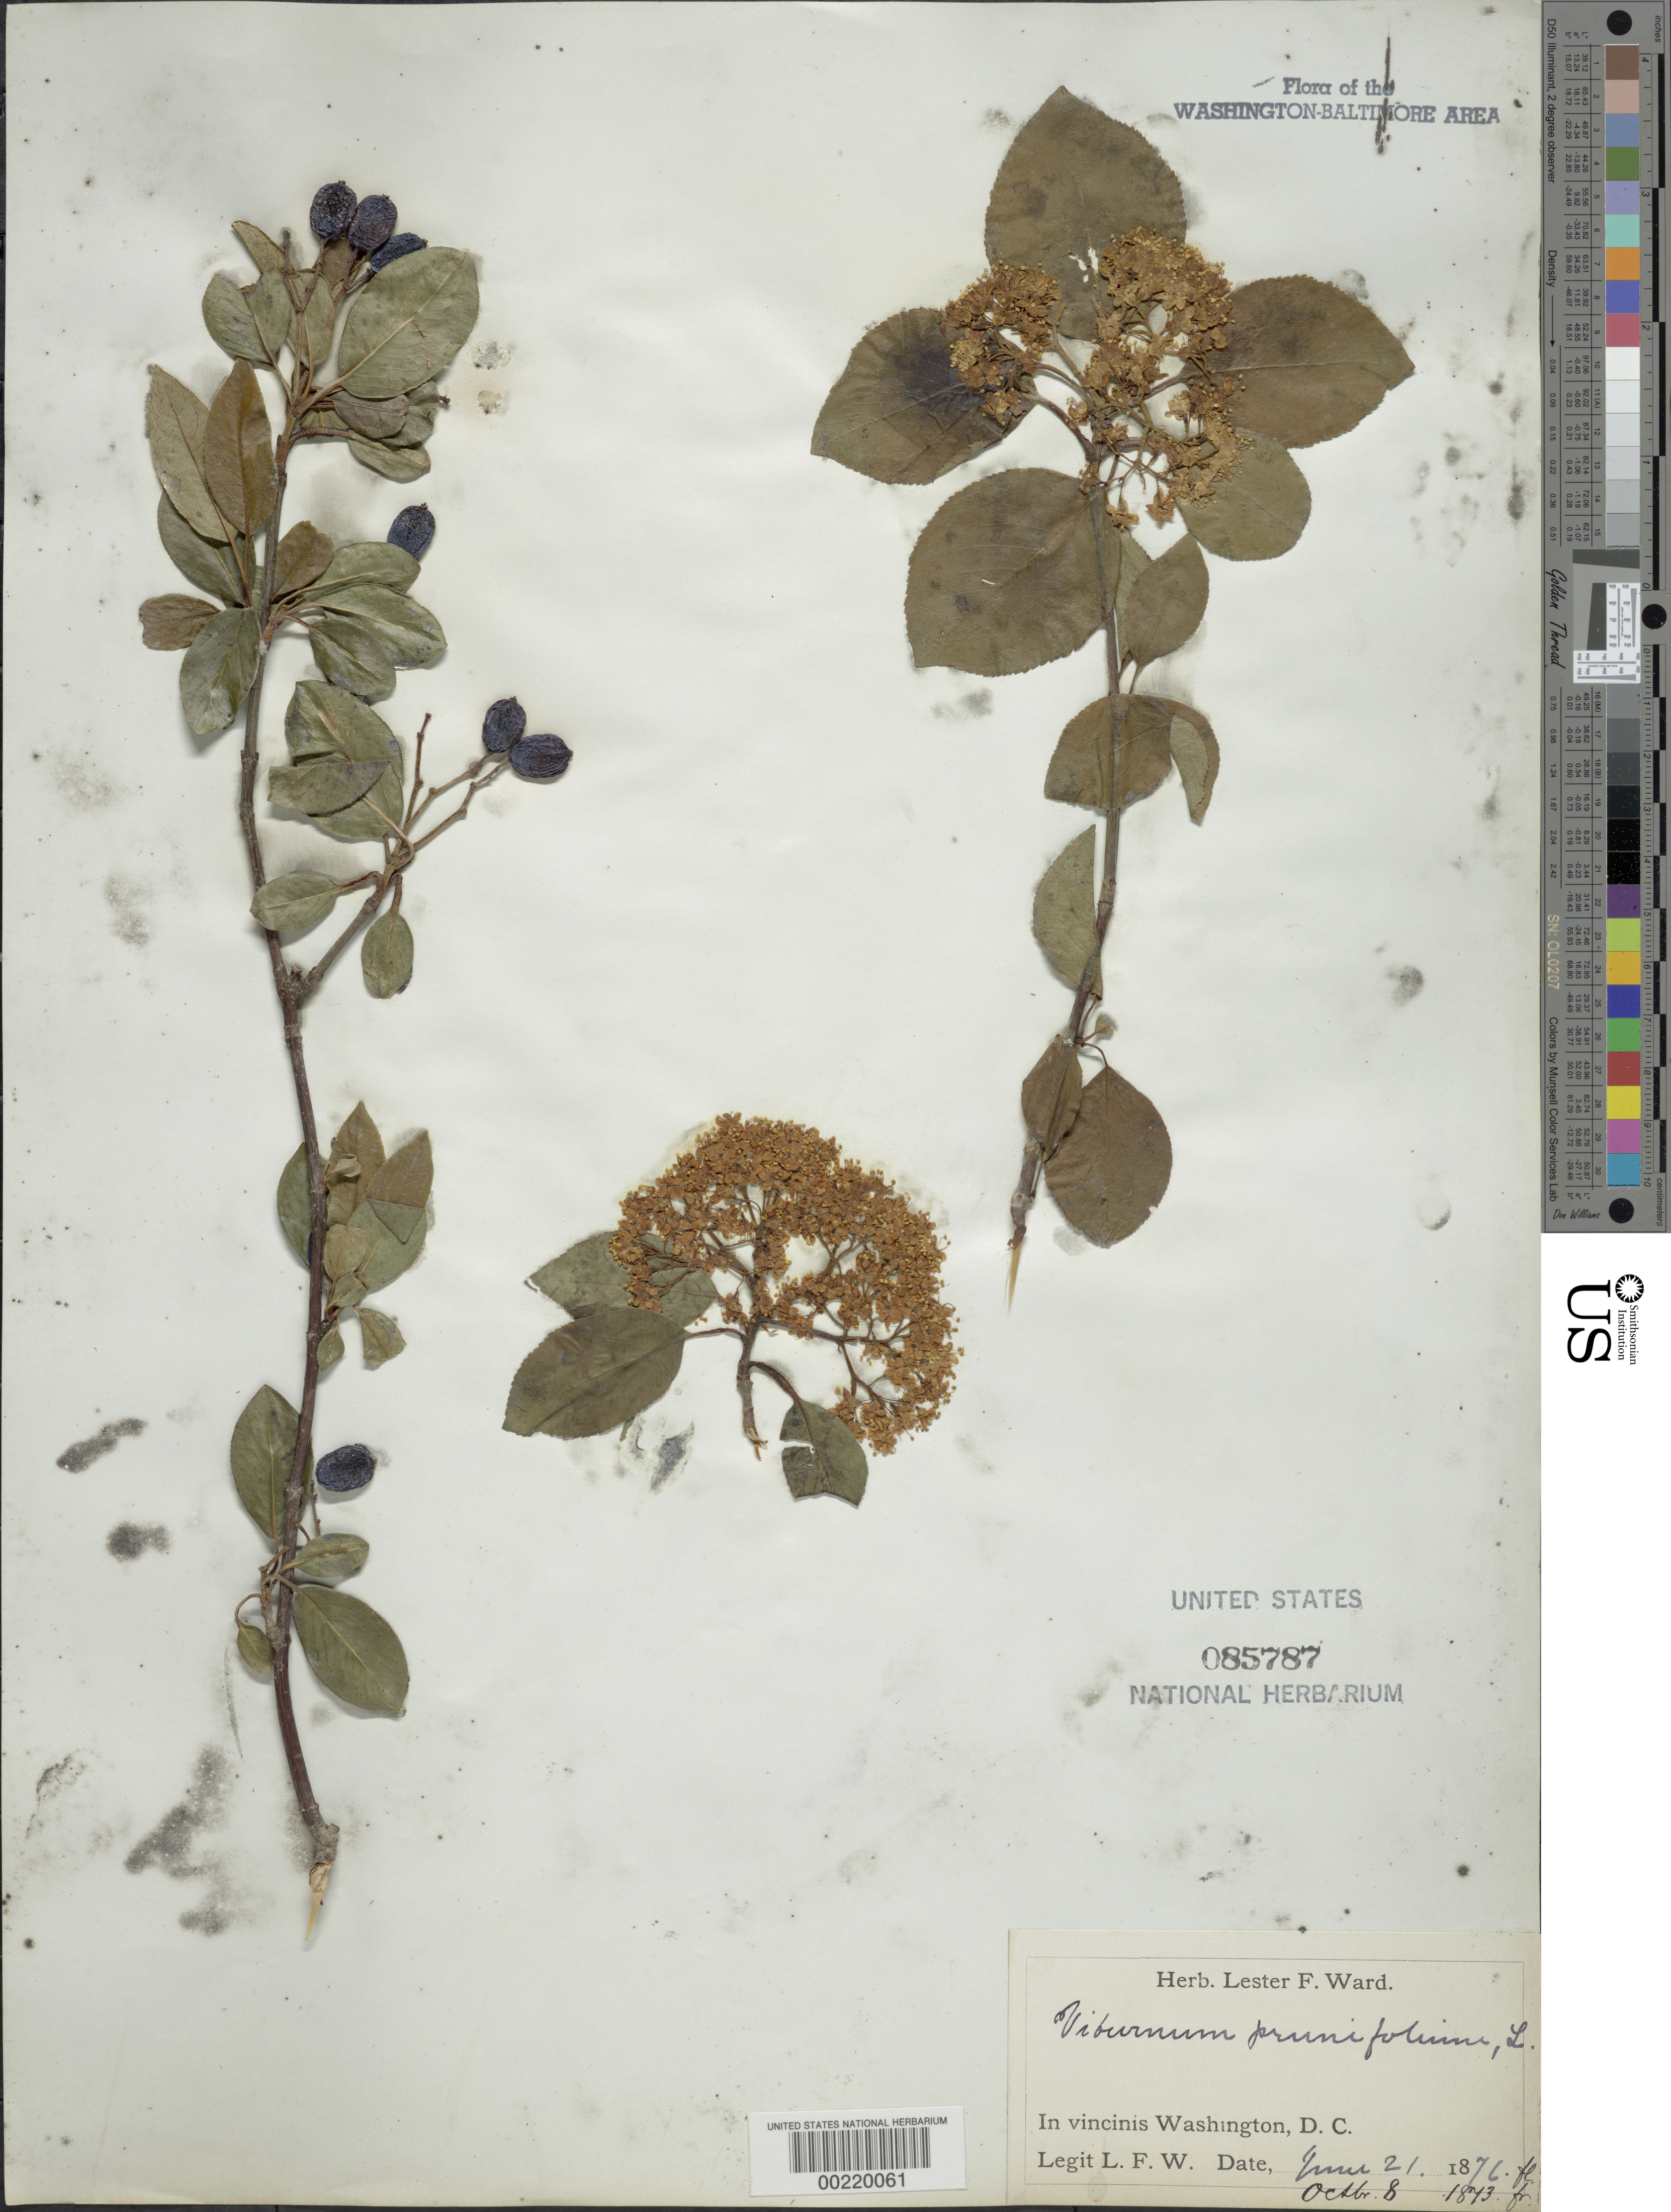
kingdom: Plantae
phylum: Tracheophyta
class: Magnoliopsida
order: Dipsacales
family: Viburnaceae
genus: Viburnum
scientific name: Viburnum prunifolium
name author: L.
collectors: L. F. Ward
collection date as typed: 08 Oct 1873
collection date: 1873-10-08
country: United States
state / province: District of Columbia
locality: DC vicinity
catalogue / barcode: US 85787